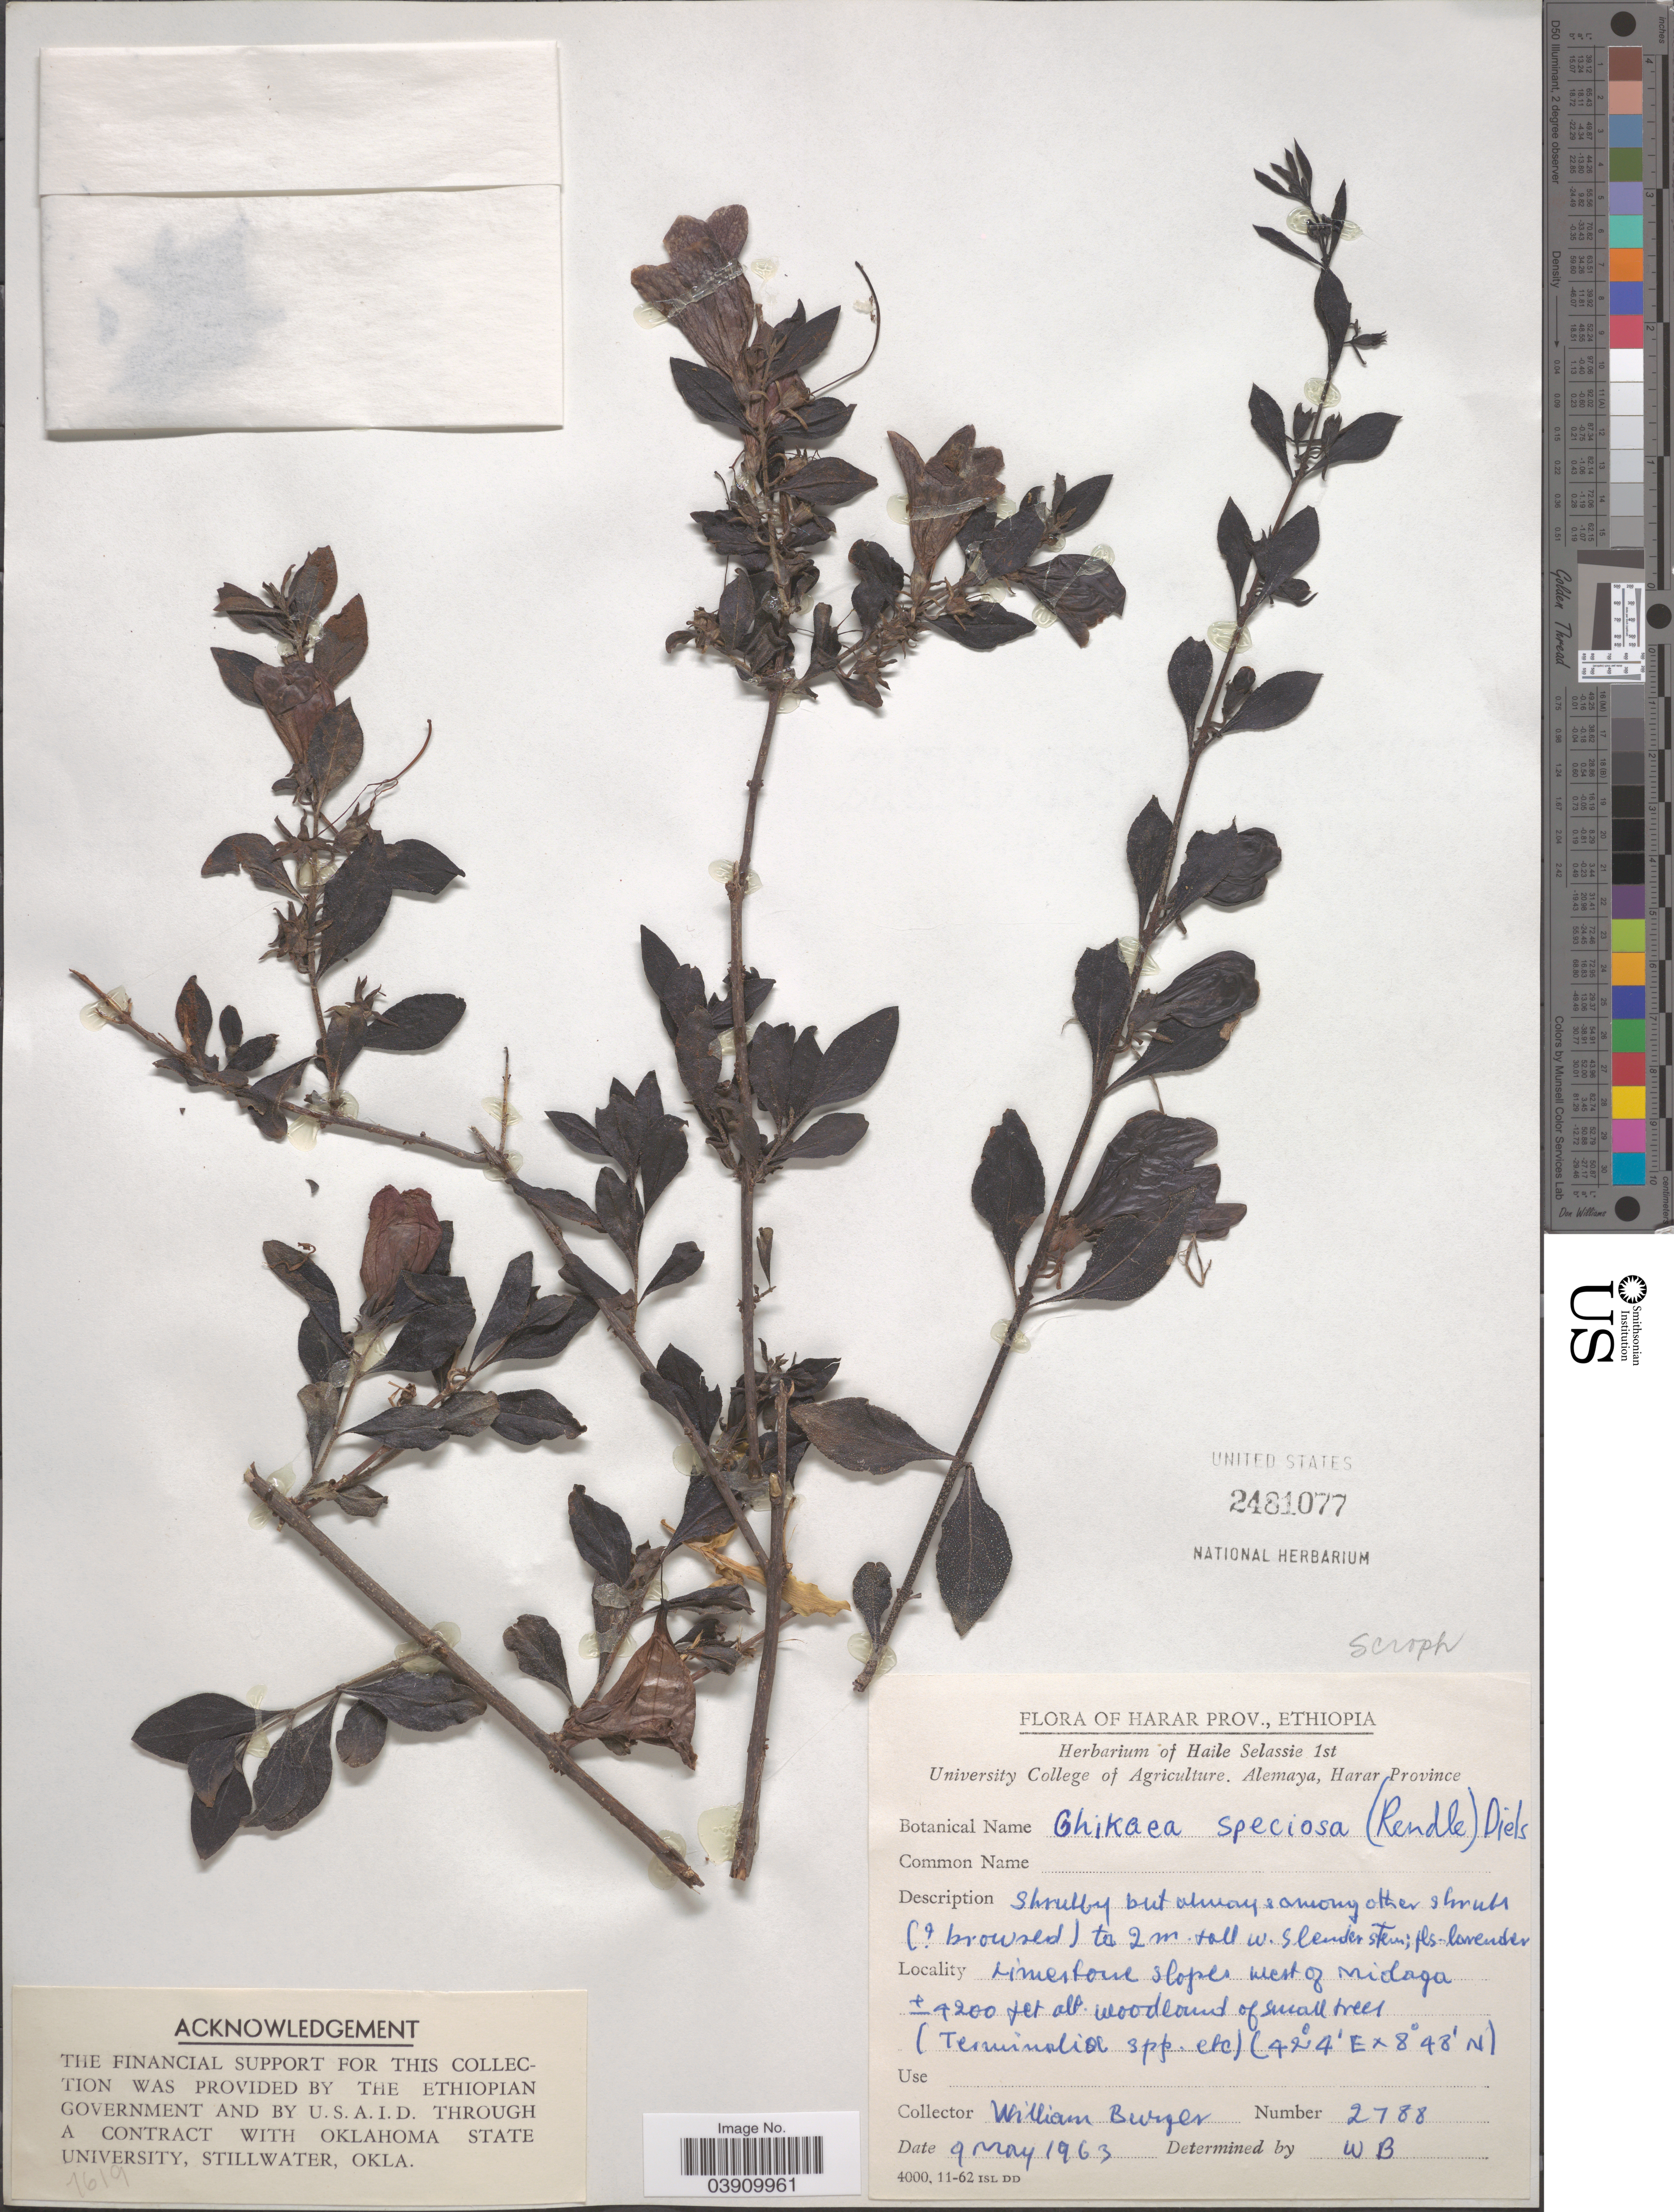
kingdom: Plantae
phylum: Tracheophyta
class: Magnoliopsida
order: Lamiales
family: Orobanchaceae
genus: Ghikaea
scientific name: Ghikaea speciosa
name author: (Rendle) Diels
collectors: W. Burger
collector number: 2788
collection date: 1963-05-09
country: Ethiopia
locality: Harar Prov. Limestone slopes west of Midaga.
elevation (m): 1280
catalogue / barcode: US 2481077